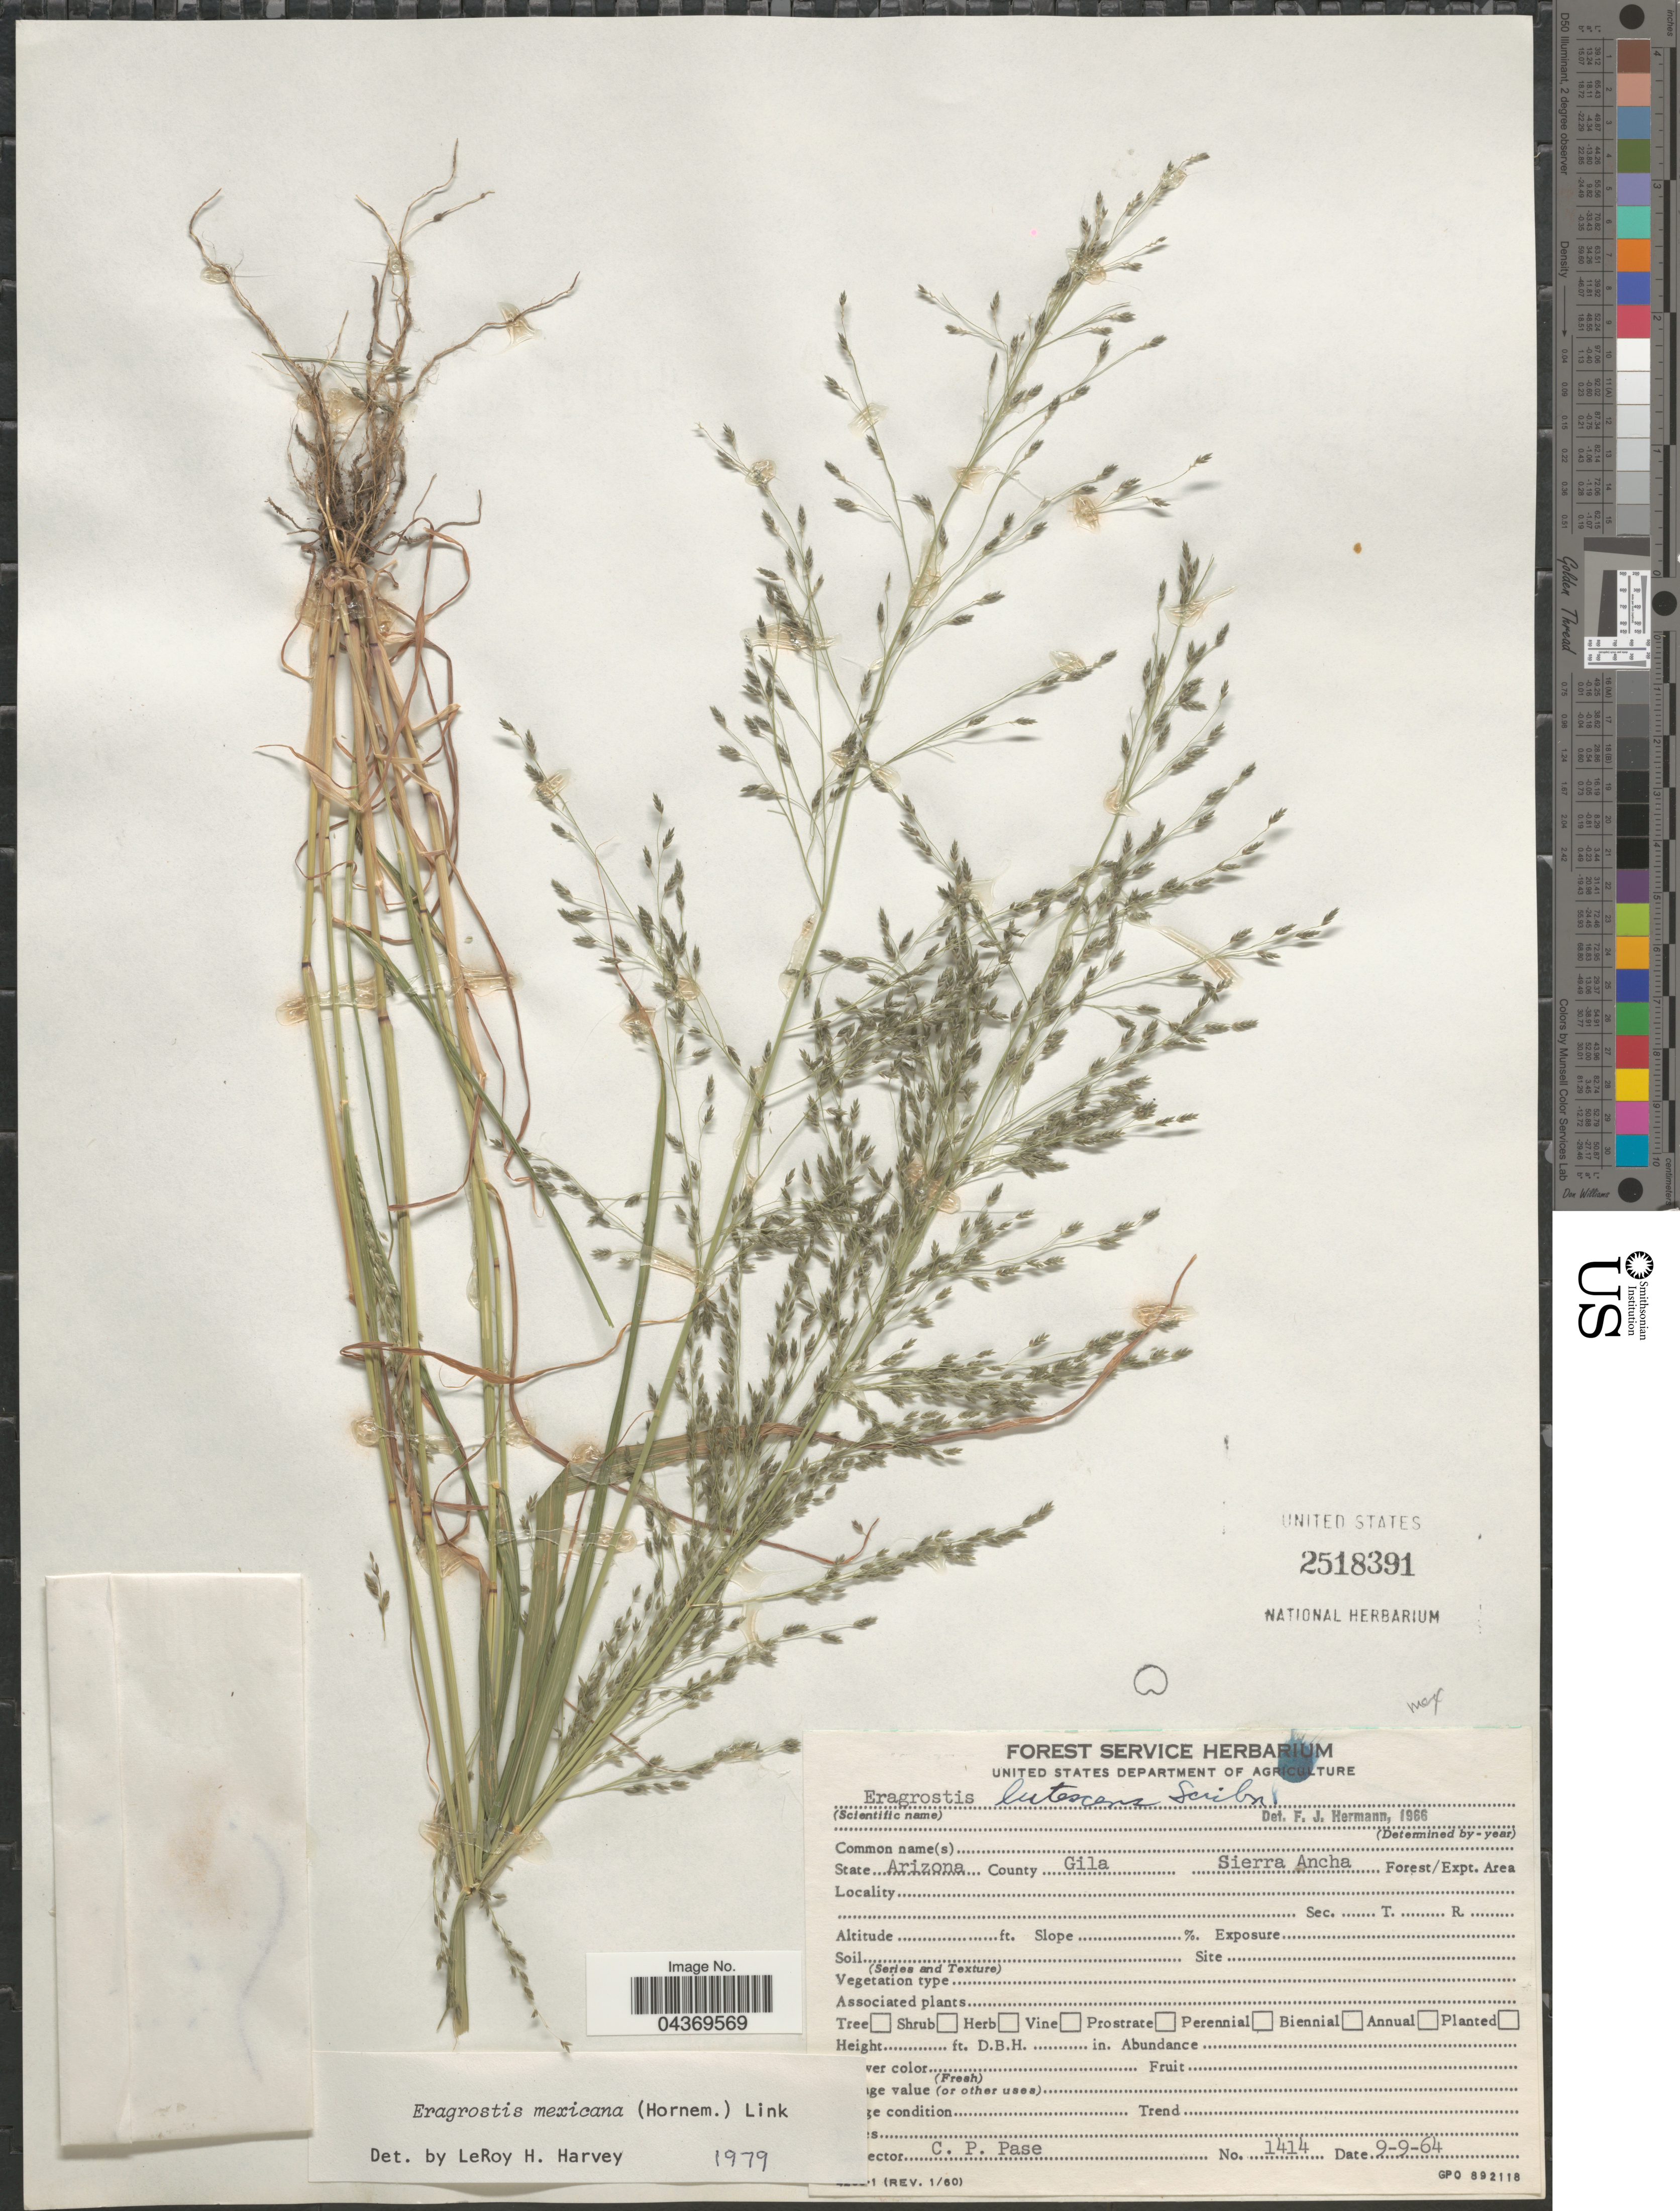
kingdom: Plantae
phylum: Tracheophyta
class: Liliopsida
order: Poales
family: Poaceae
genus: Eragrostis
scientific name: Eragrostis mexicana subsp. mexicana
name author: (Hornem.) Link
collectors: C. P. Pase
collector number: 1414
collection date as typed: Transcribed d/m/y: 9/9/64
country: United States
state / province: Arizona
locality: County Gila. Sierra Ancha Forest/Expt. Area.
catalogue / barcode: US 2518391